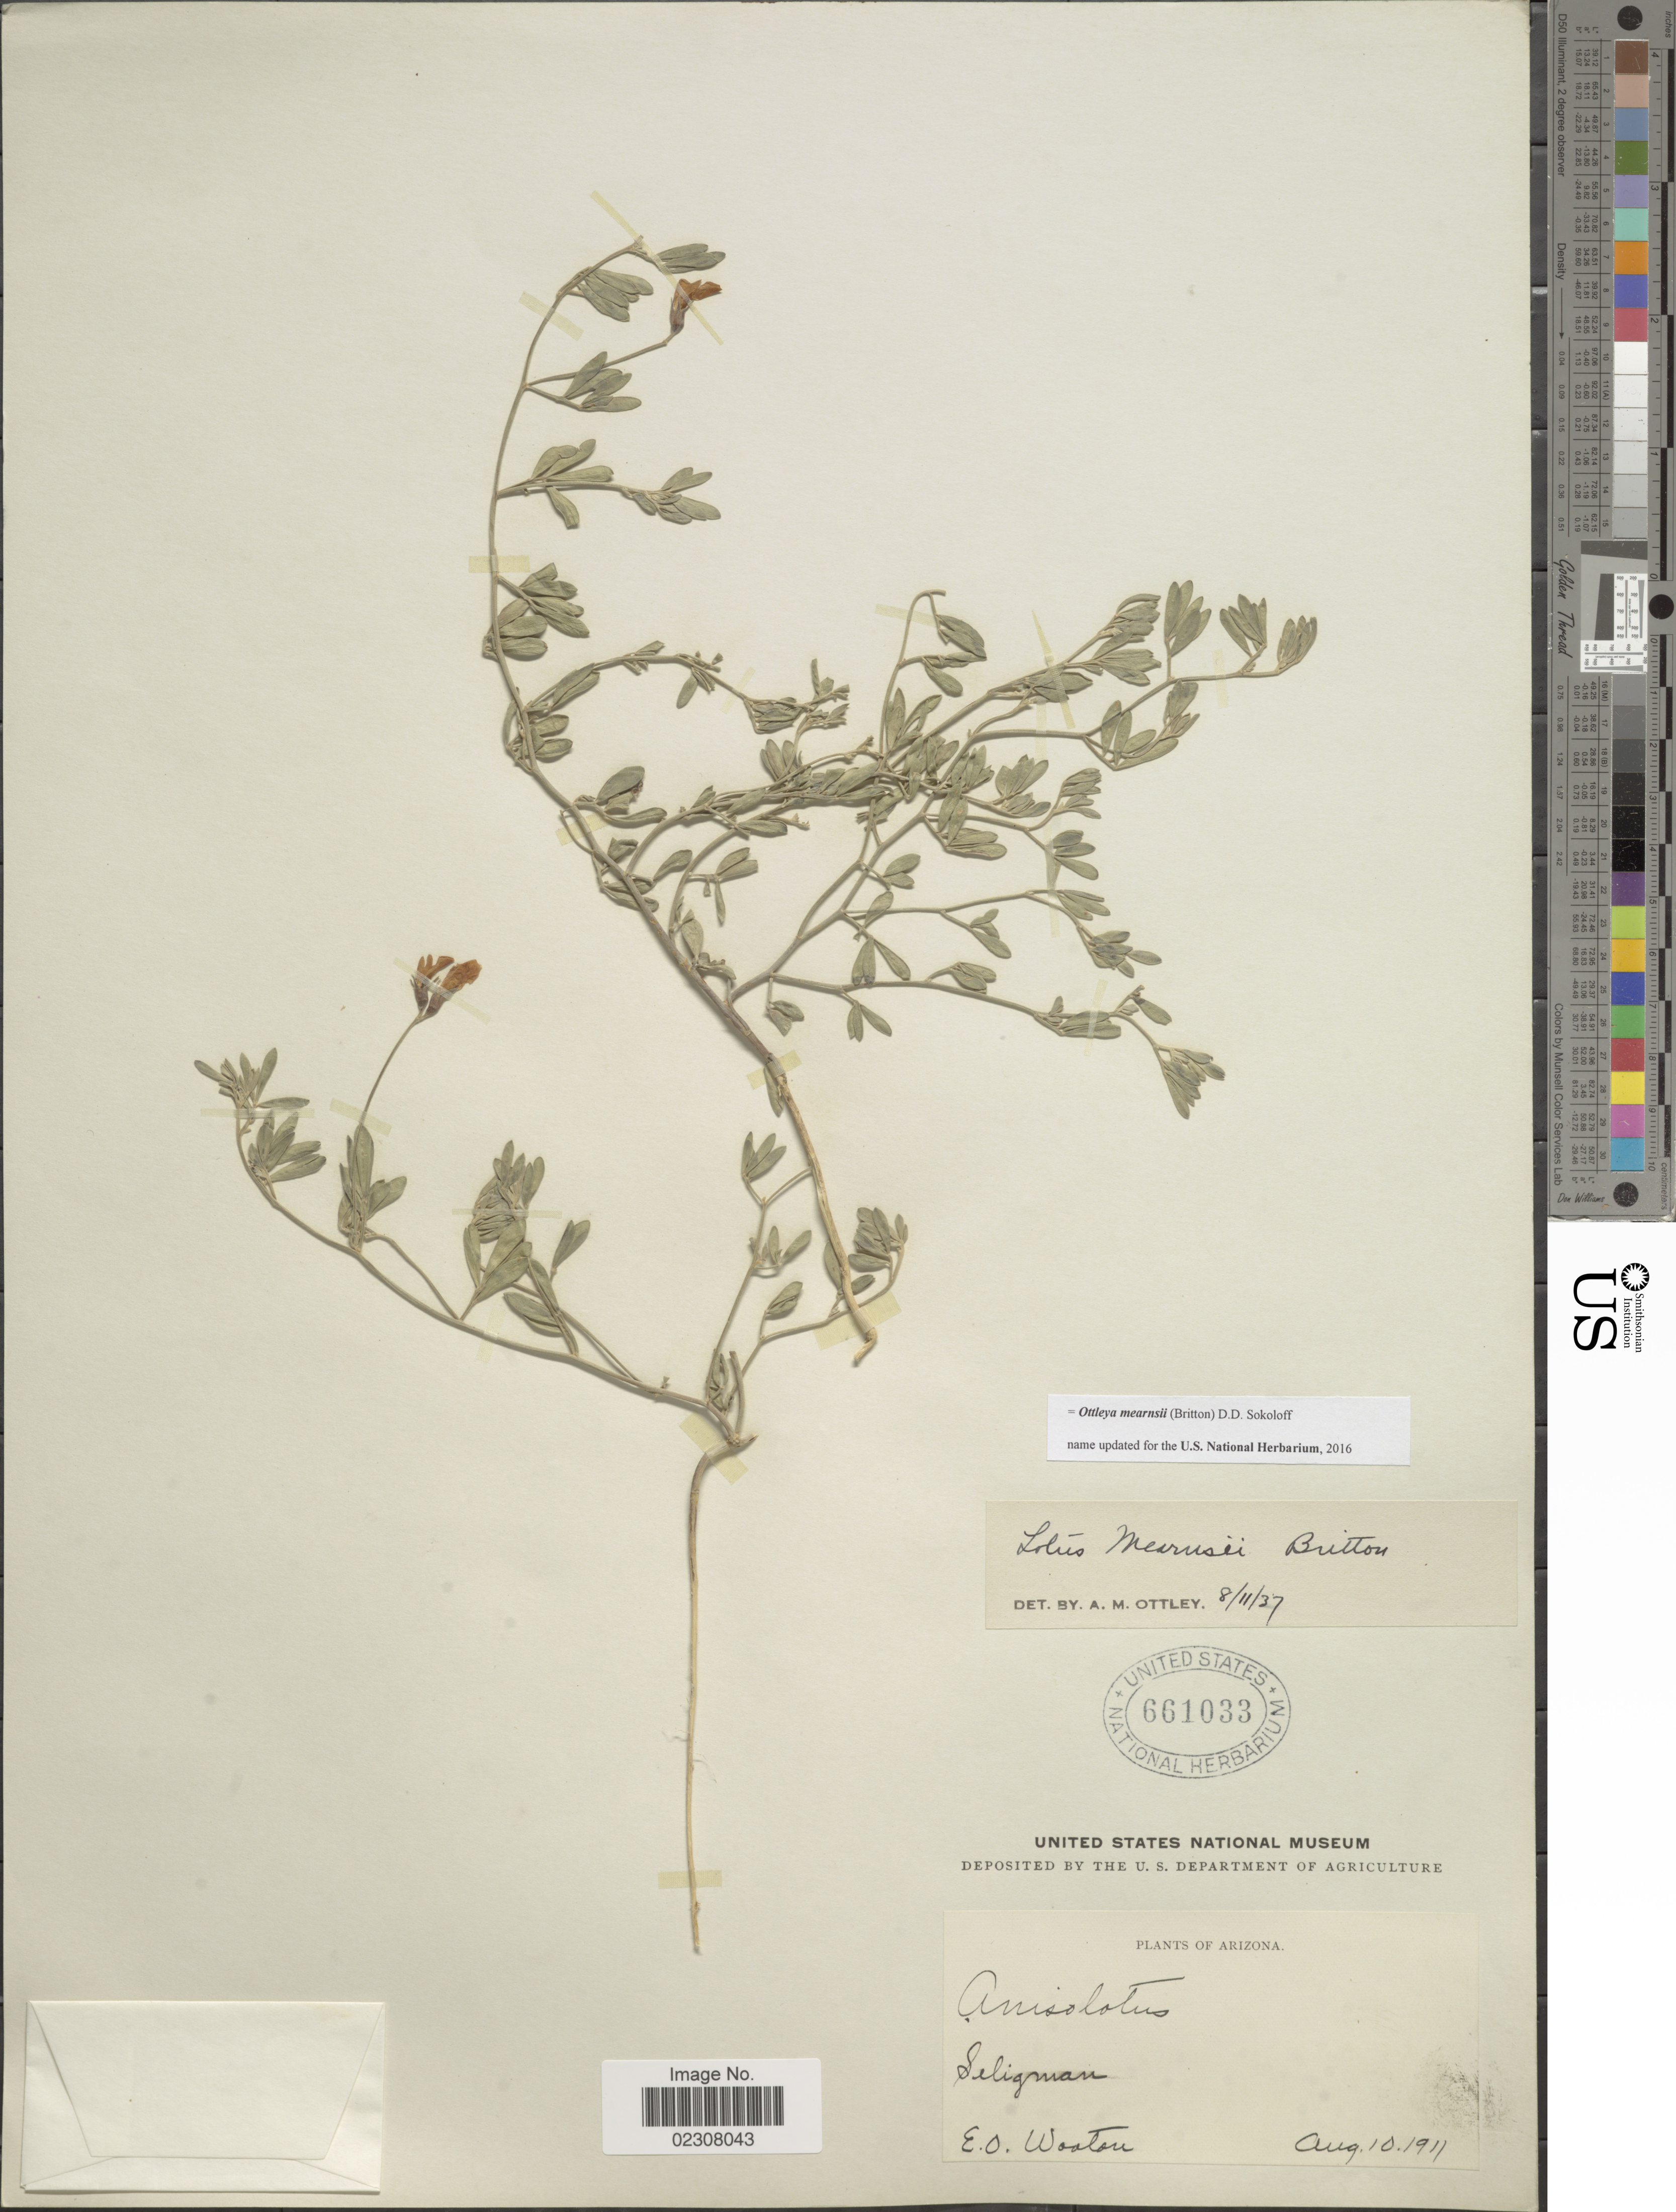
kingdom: Plantae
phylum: Tracheophyta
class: Magnoliopsida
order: Fabales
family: Fabaceae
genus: Ottleya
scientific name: Ottleya mearnsii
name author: (Britton) D.D. Sokoloff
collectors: E. O. Wooton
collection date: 1911-08-10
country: United States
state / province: Arizona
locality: Seligman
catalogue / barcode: US 661033